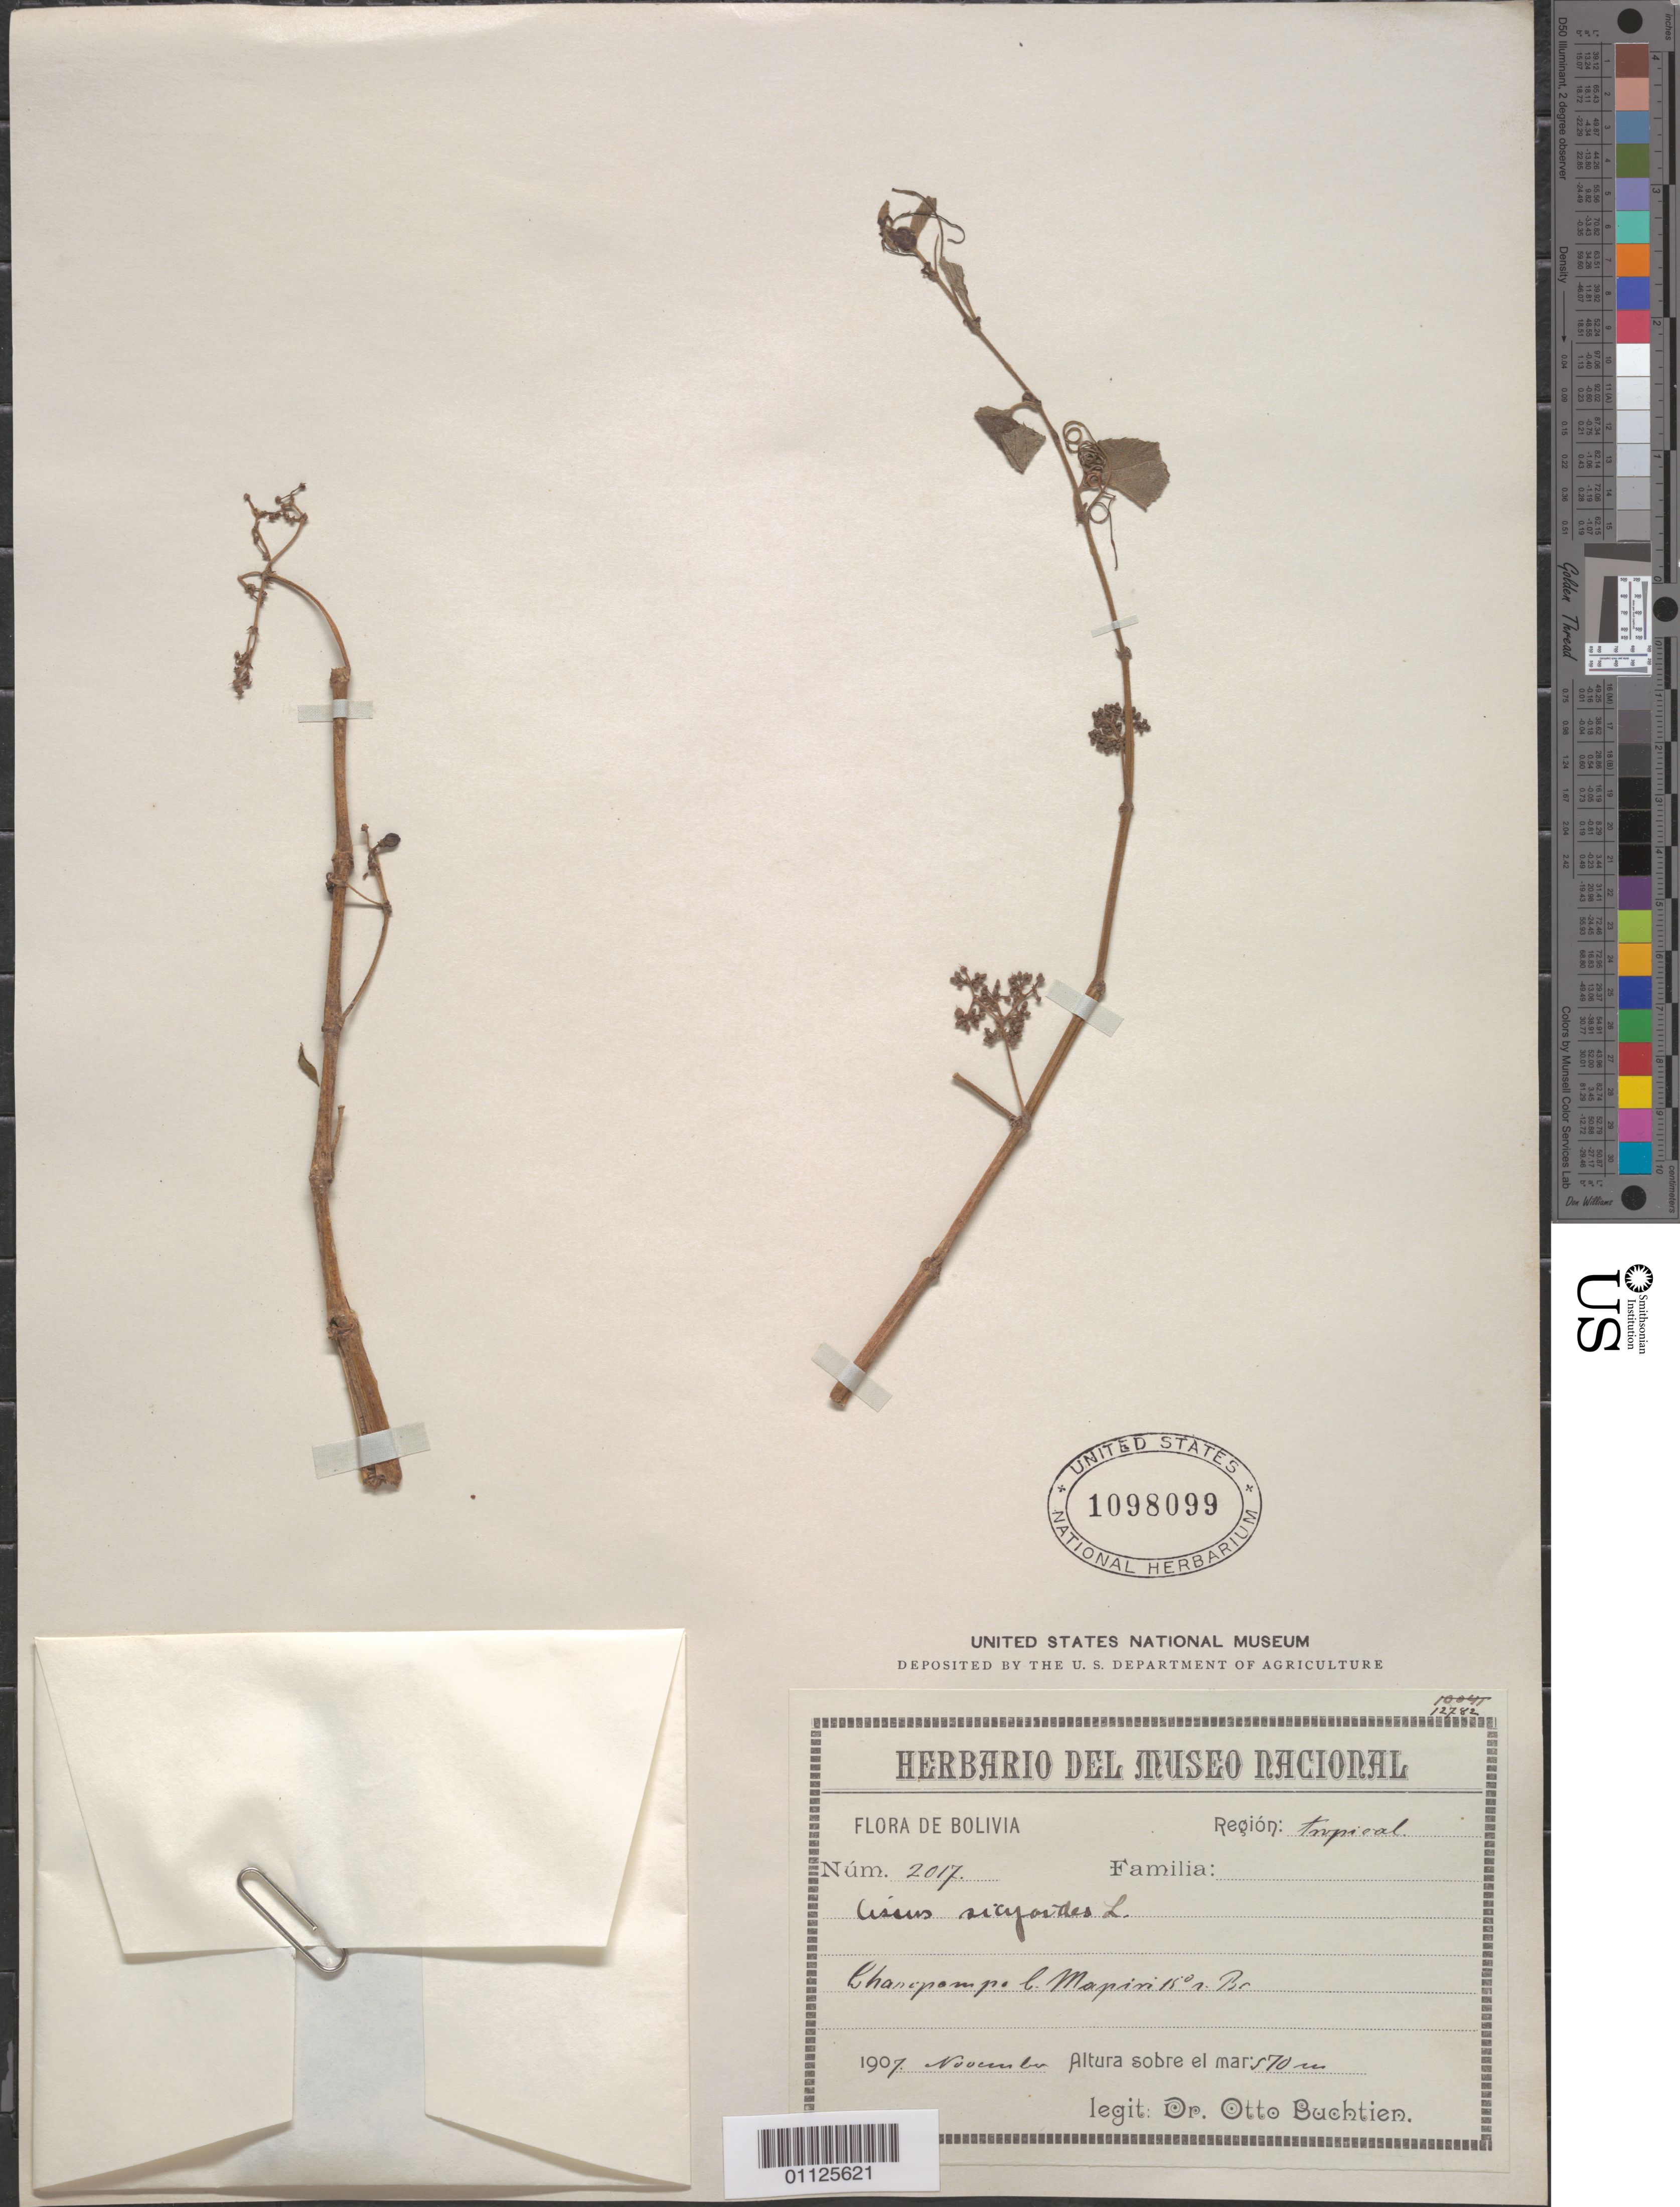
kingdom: Plantae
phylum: Tracheophyta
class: Magnoliopsida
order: Vitales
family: Vitaceae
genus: Cissus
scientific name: Cissus verticillata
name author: (L.) Nicolson & C.E. Jarvis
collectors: O. Buchtien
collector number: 2017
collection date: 1901-11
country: Bolivia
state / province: La Páz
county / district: Larecaja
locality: Mapiri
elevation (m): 570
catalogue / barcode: US 1098099